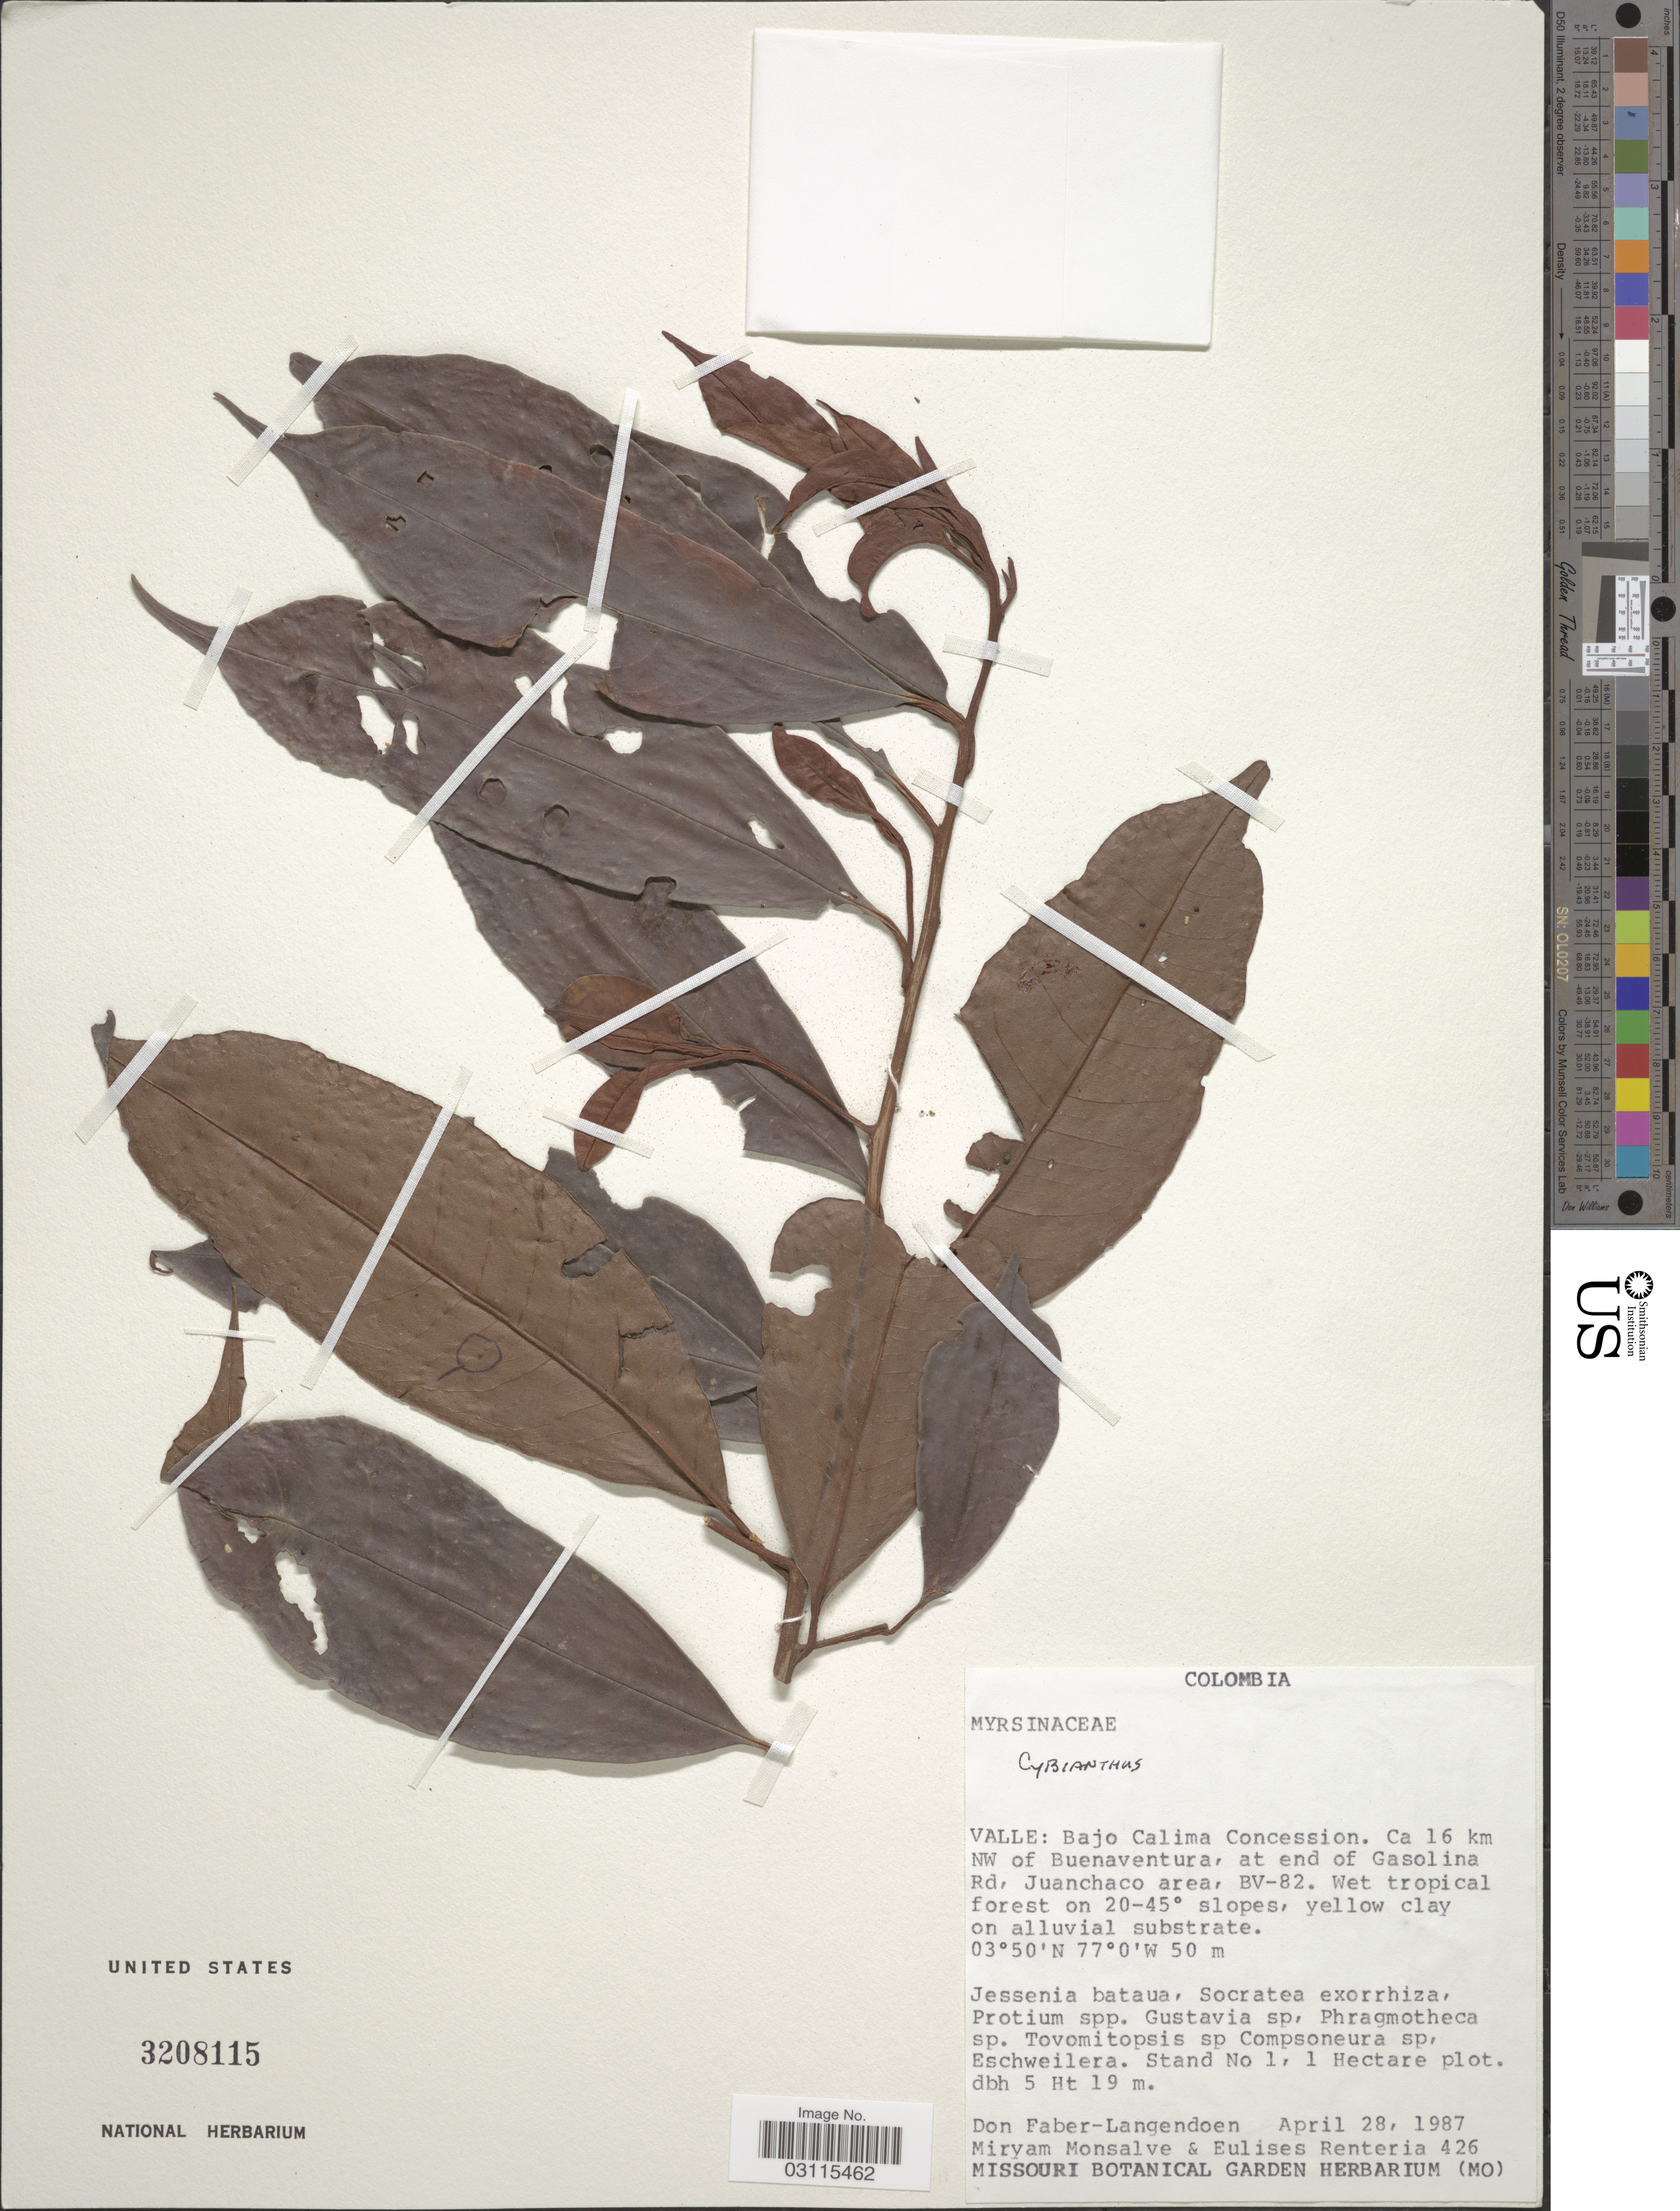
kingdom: Plantae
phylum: Tracheophyta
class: Magnoliopsida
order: Ericales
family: Primulaceae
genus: Cybianthus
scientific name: Cybianthus sp.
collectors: D. Faber-Langendoen, M. Monsalve & E. Renteria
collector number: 426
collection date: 1987-04-28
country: Colombia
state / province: Valle del Cauca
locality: Valle: Bajo Calima Concession. Ca 16 km NW of Buenaventura, at end of Gasolina Rd, Juanchaco area, BV-82.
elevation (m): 50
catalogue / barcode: US 3208115